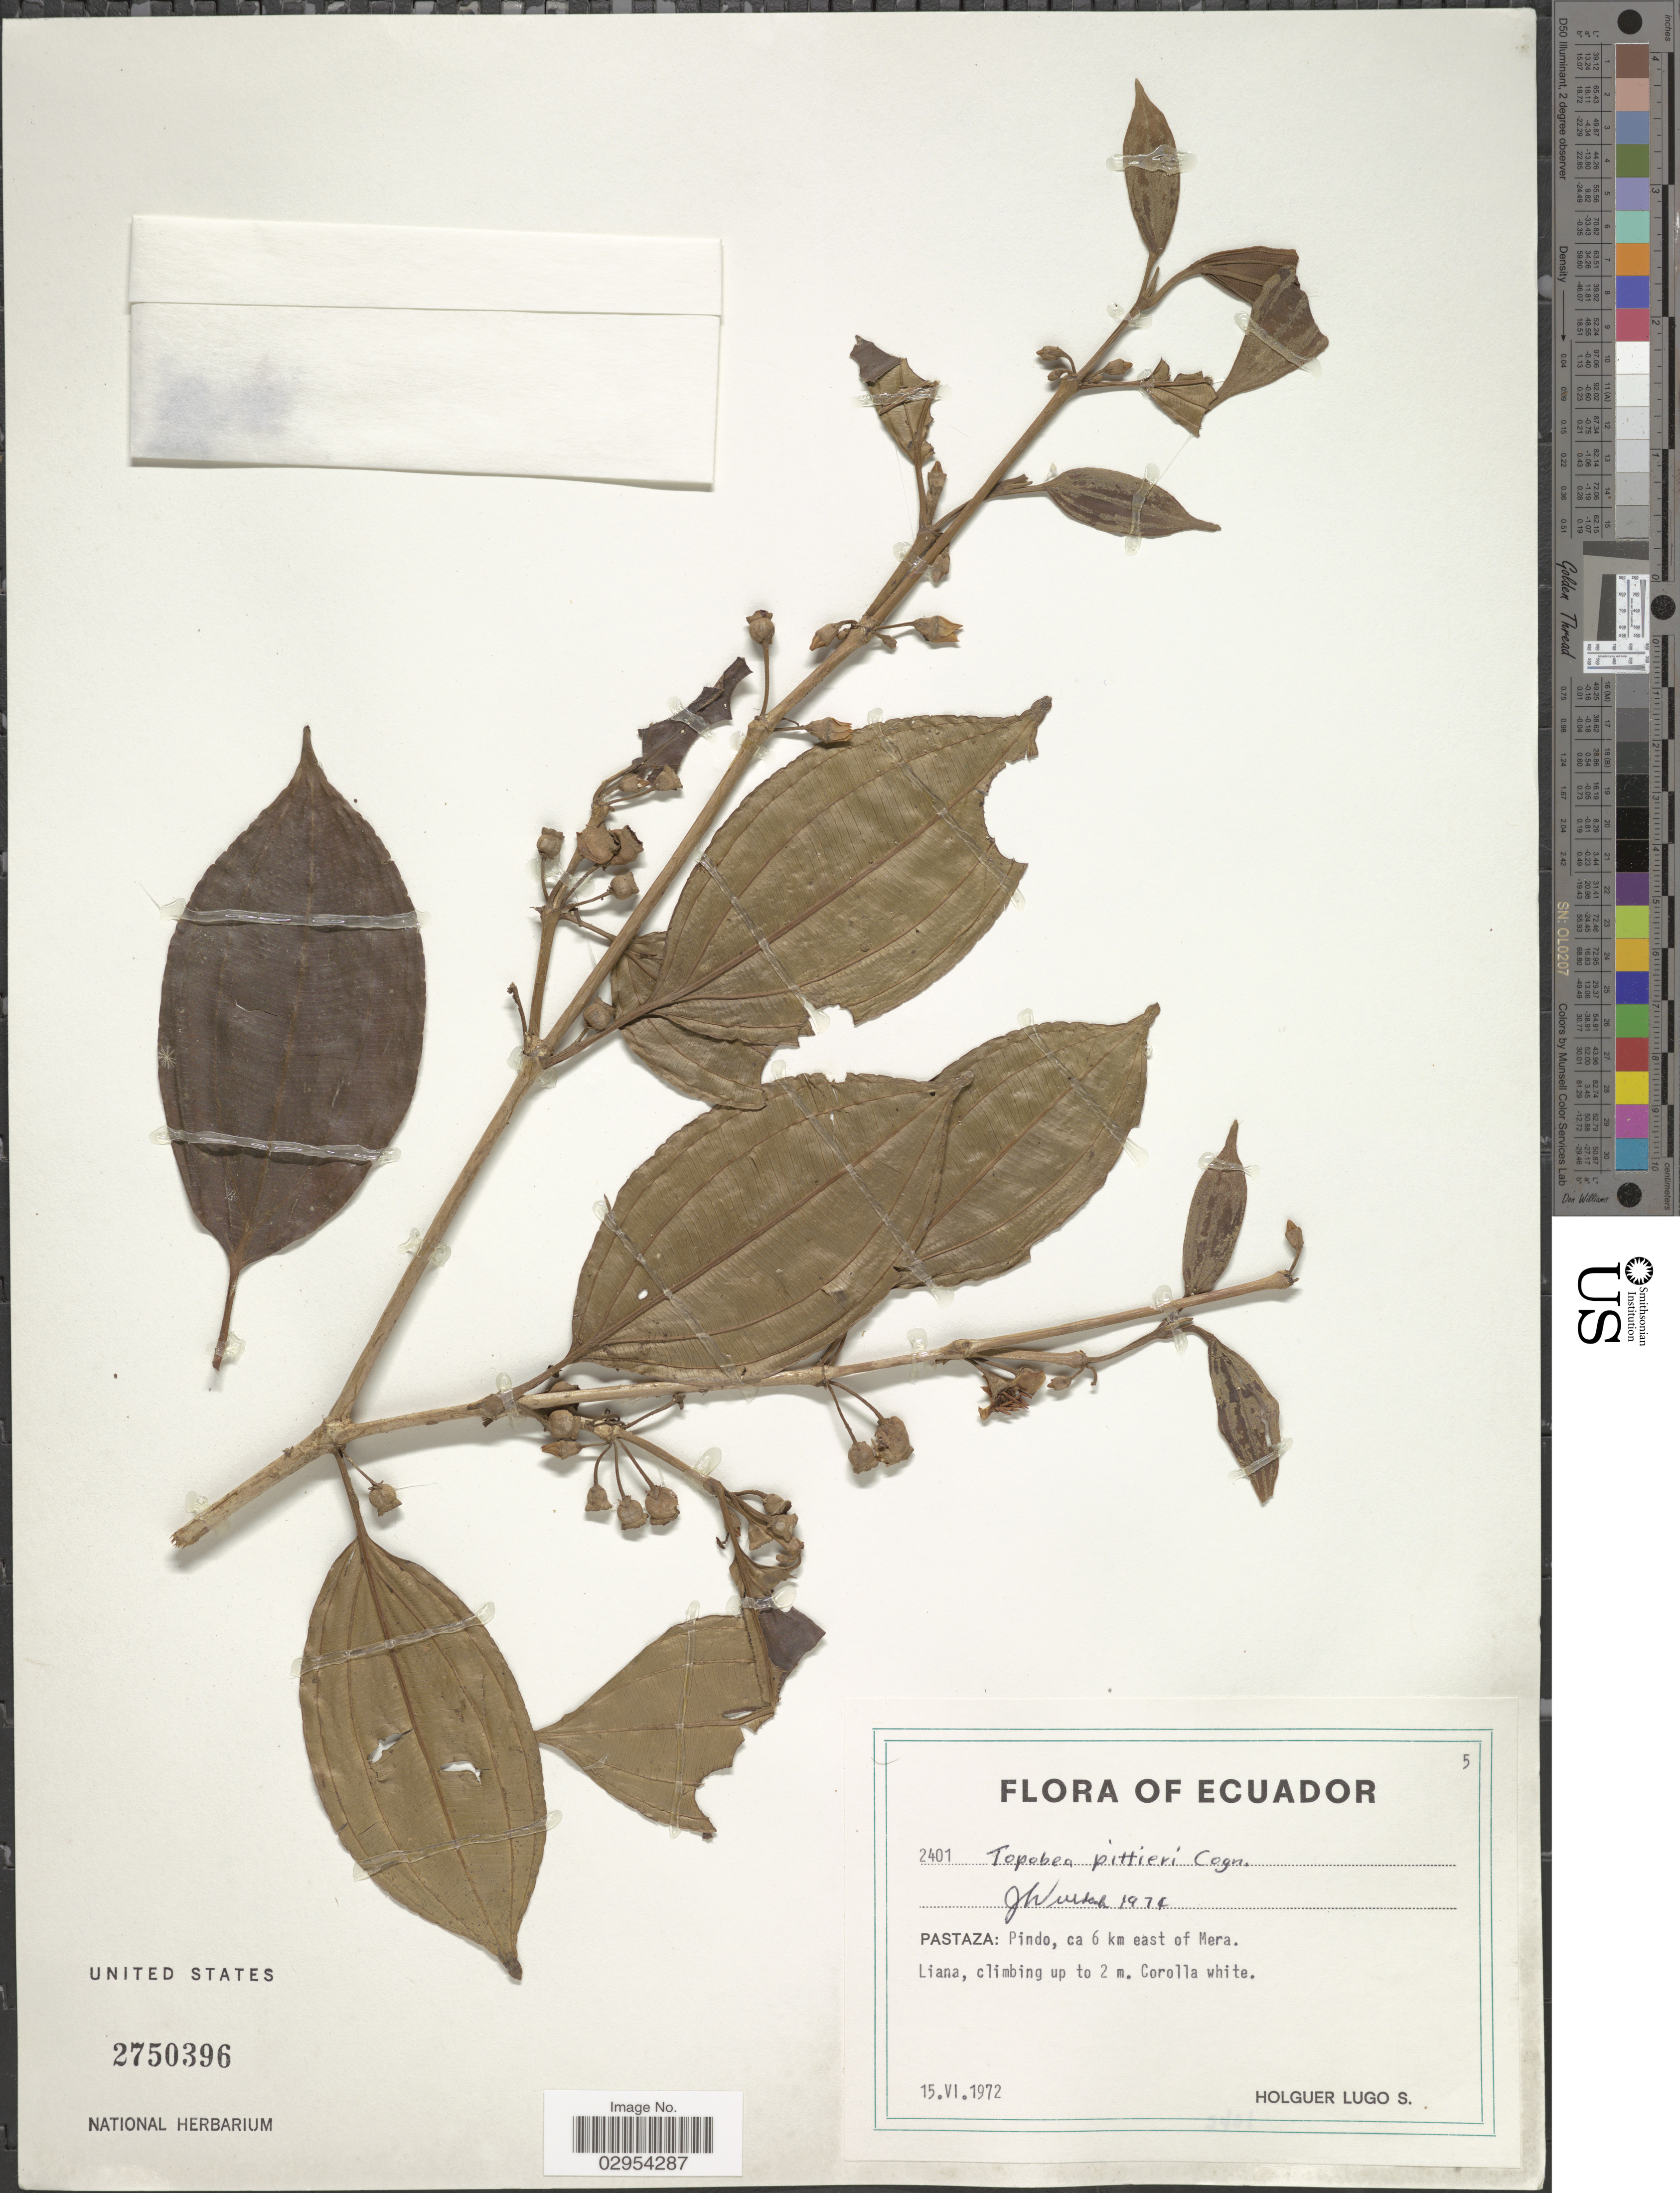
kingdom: Plantae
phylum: Tracheophyta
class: Magnoliopsida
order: Myrtales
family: Melastomataceae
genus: Topobea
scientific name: Topobea pittieri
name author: Cogn.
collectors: H. Lugo S.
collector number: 2401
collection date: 1972-06-15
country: Ecuador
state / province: Pastaza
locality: Pindo, ca 6 km east of Mera.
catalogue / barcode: US 2750396